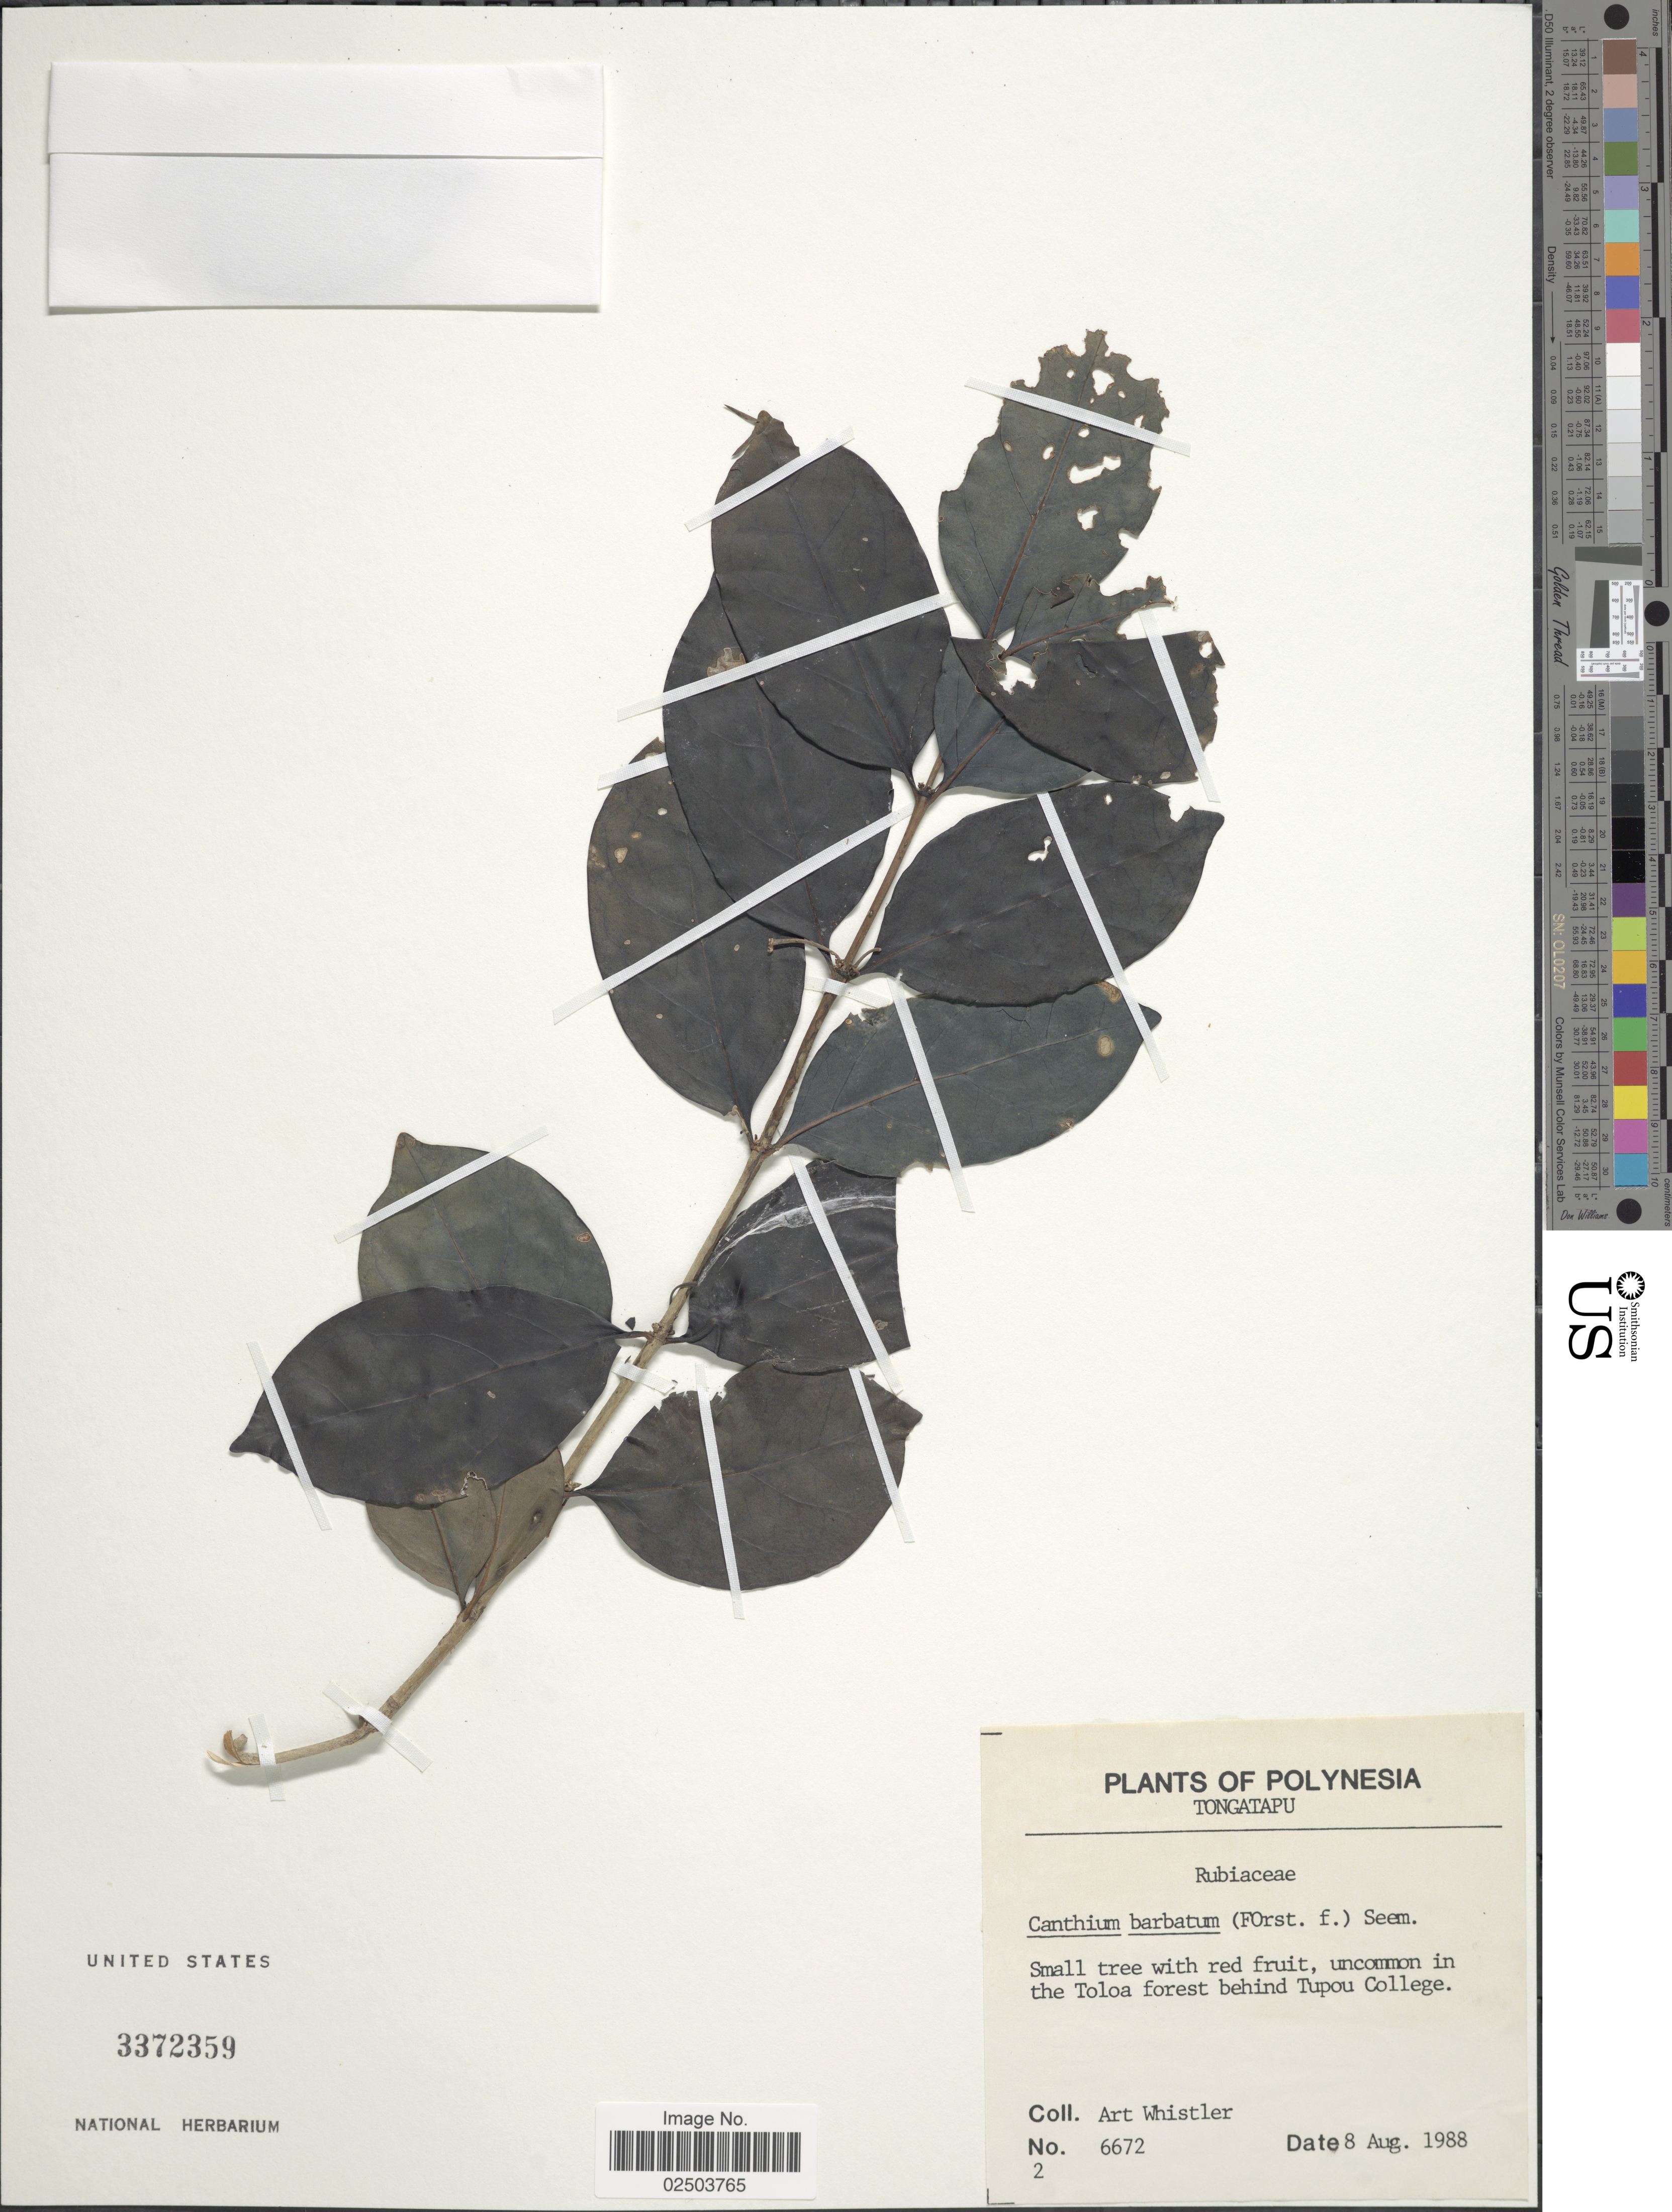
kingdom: Plantae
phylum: Tracheophyta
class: Magnoliopsida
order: Gentianales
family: Rubiaceae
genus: Canthium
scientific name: Canthium barbatum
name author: (G. Forst.) Seem.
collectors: A. Whistler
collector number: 6672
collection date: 1988-08-08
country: Tonga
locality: Tongatapu, uncommon in the Toloa forest behind Tupou College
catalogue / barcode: US 3372359